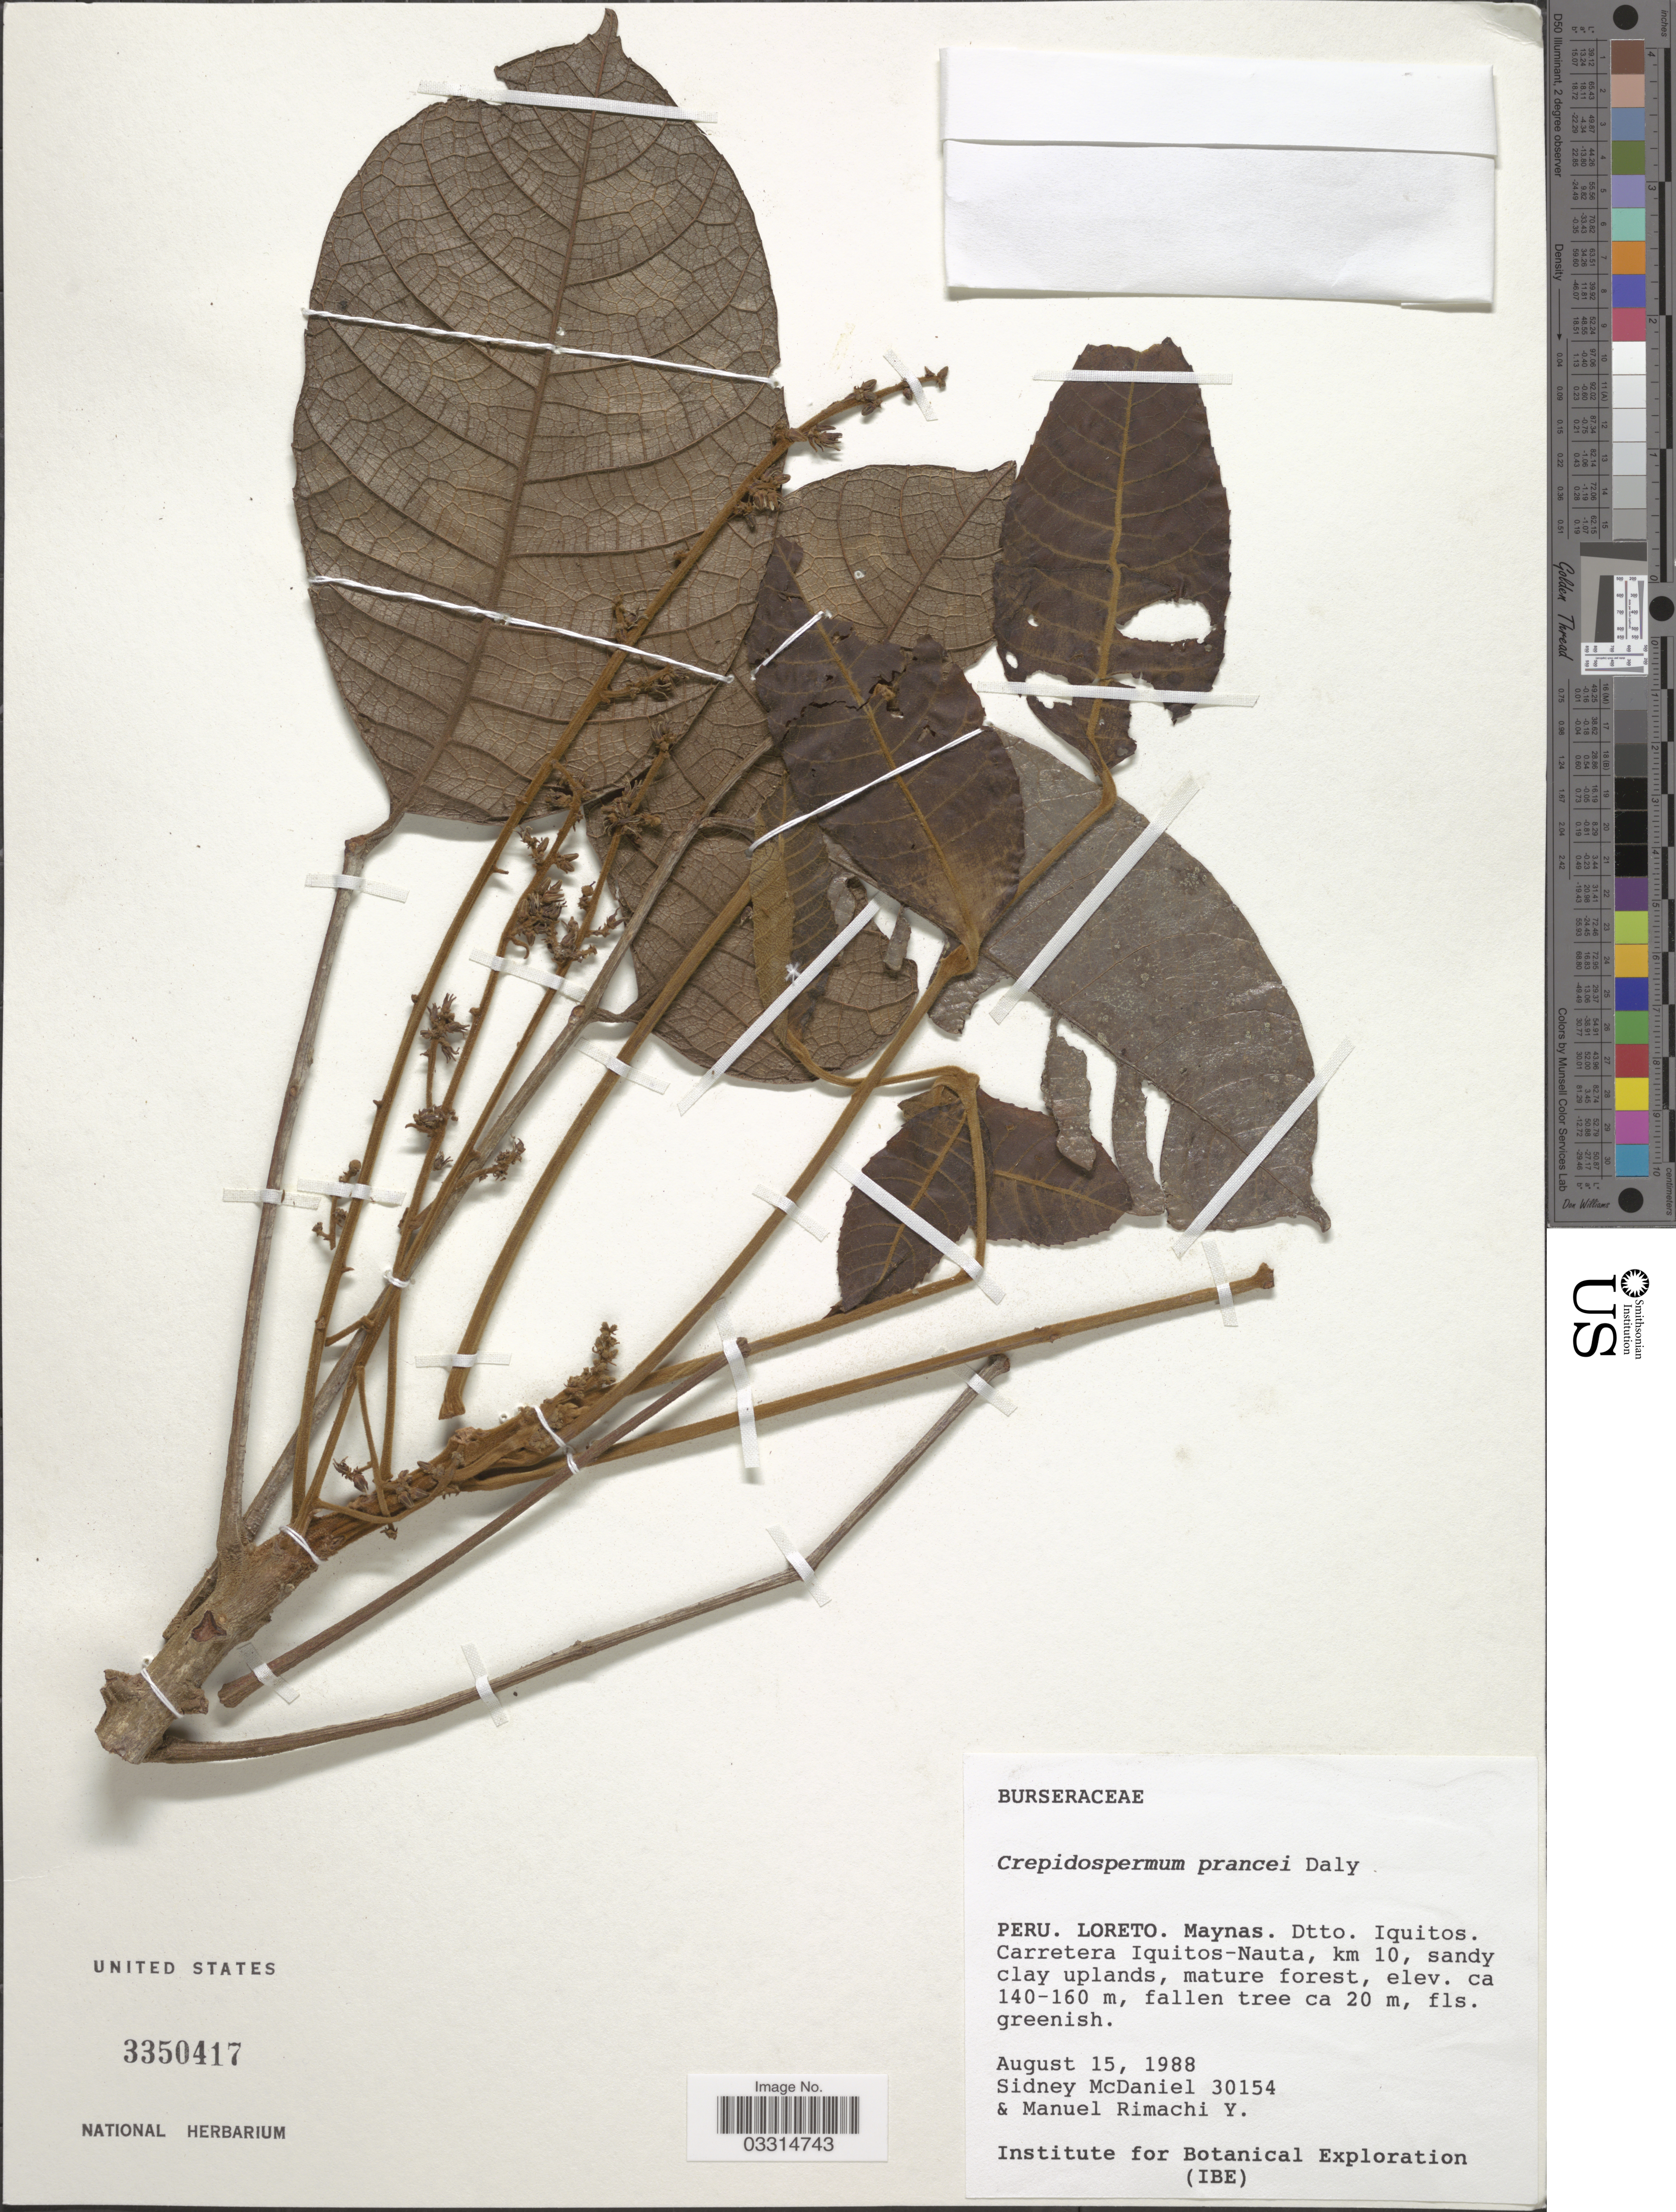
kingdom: Plantae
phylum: Tracheophyta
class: Magnoliopsida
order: Sapindales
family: Burseraceae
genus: Protium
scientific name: Protium prancei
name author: (Daly) Byng & Christenh.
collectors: S. McDaniel & M. Rimachi Y.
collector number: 30154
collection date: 1988-08-15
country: Peru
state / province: Loreto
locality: Maynas. Dtto. Iquitos. Carretera Iquitos-Nauta, km 10.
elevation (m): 140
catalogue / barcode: US 3350417